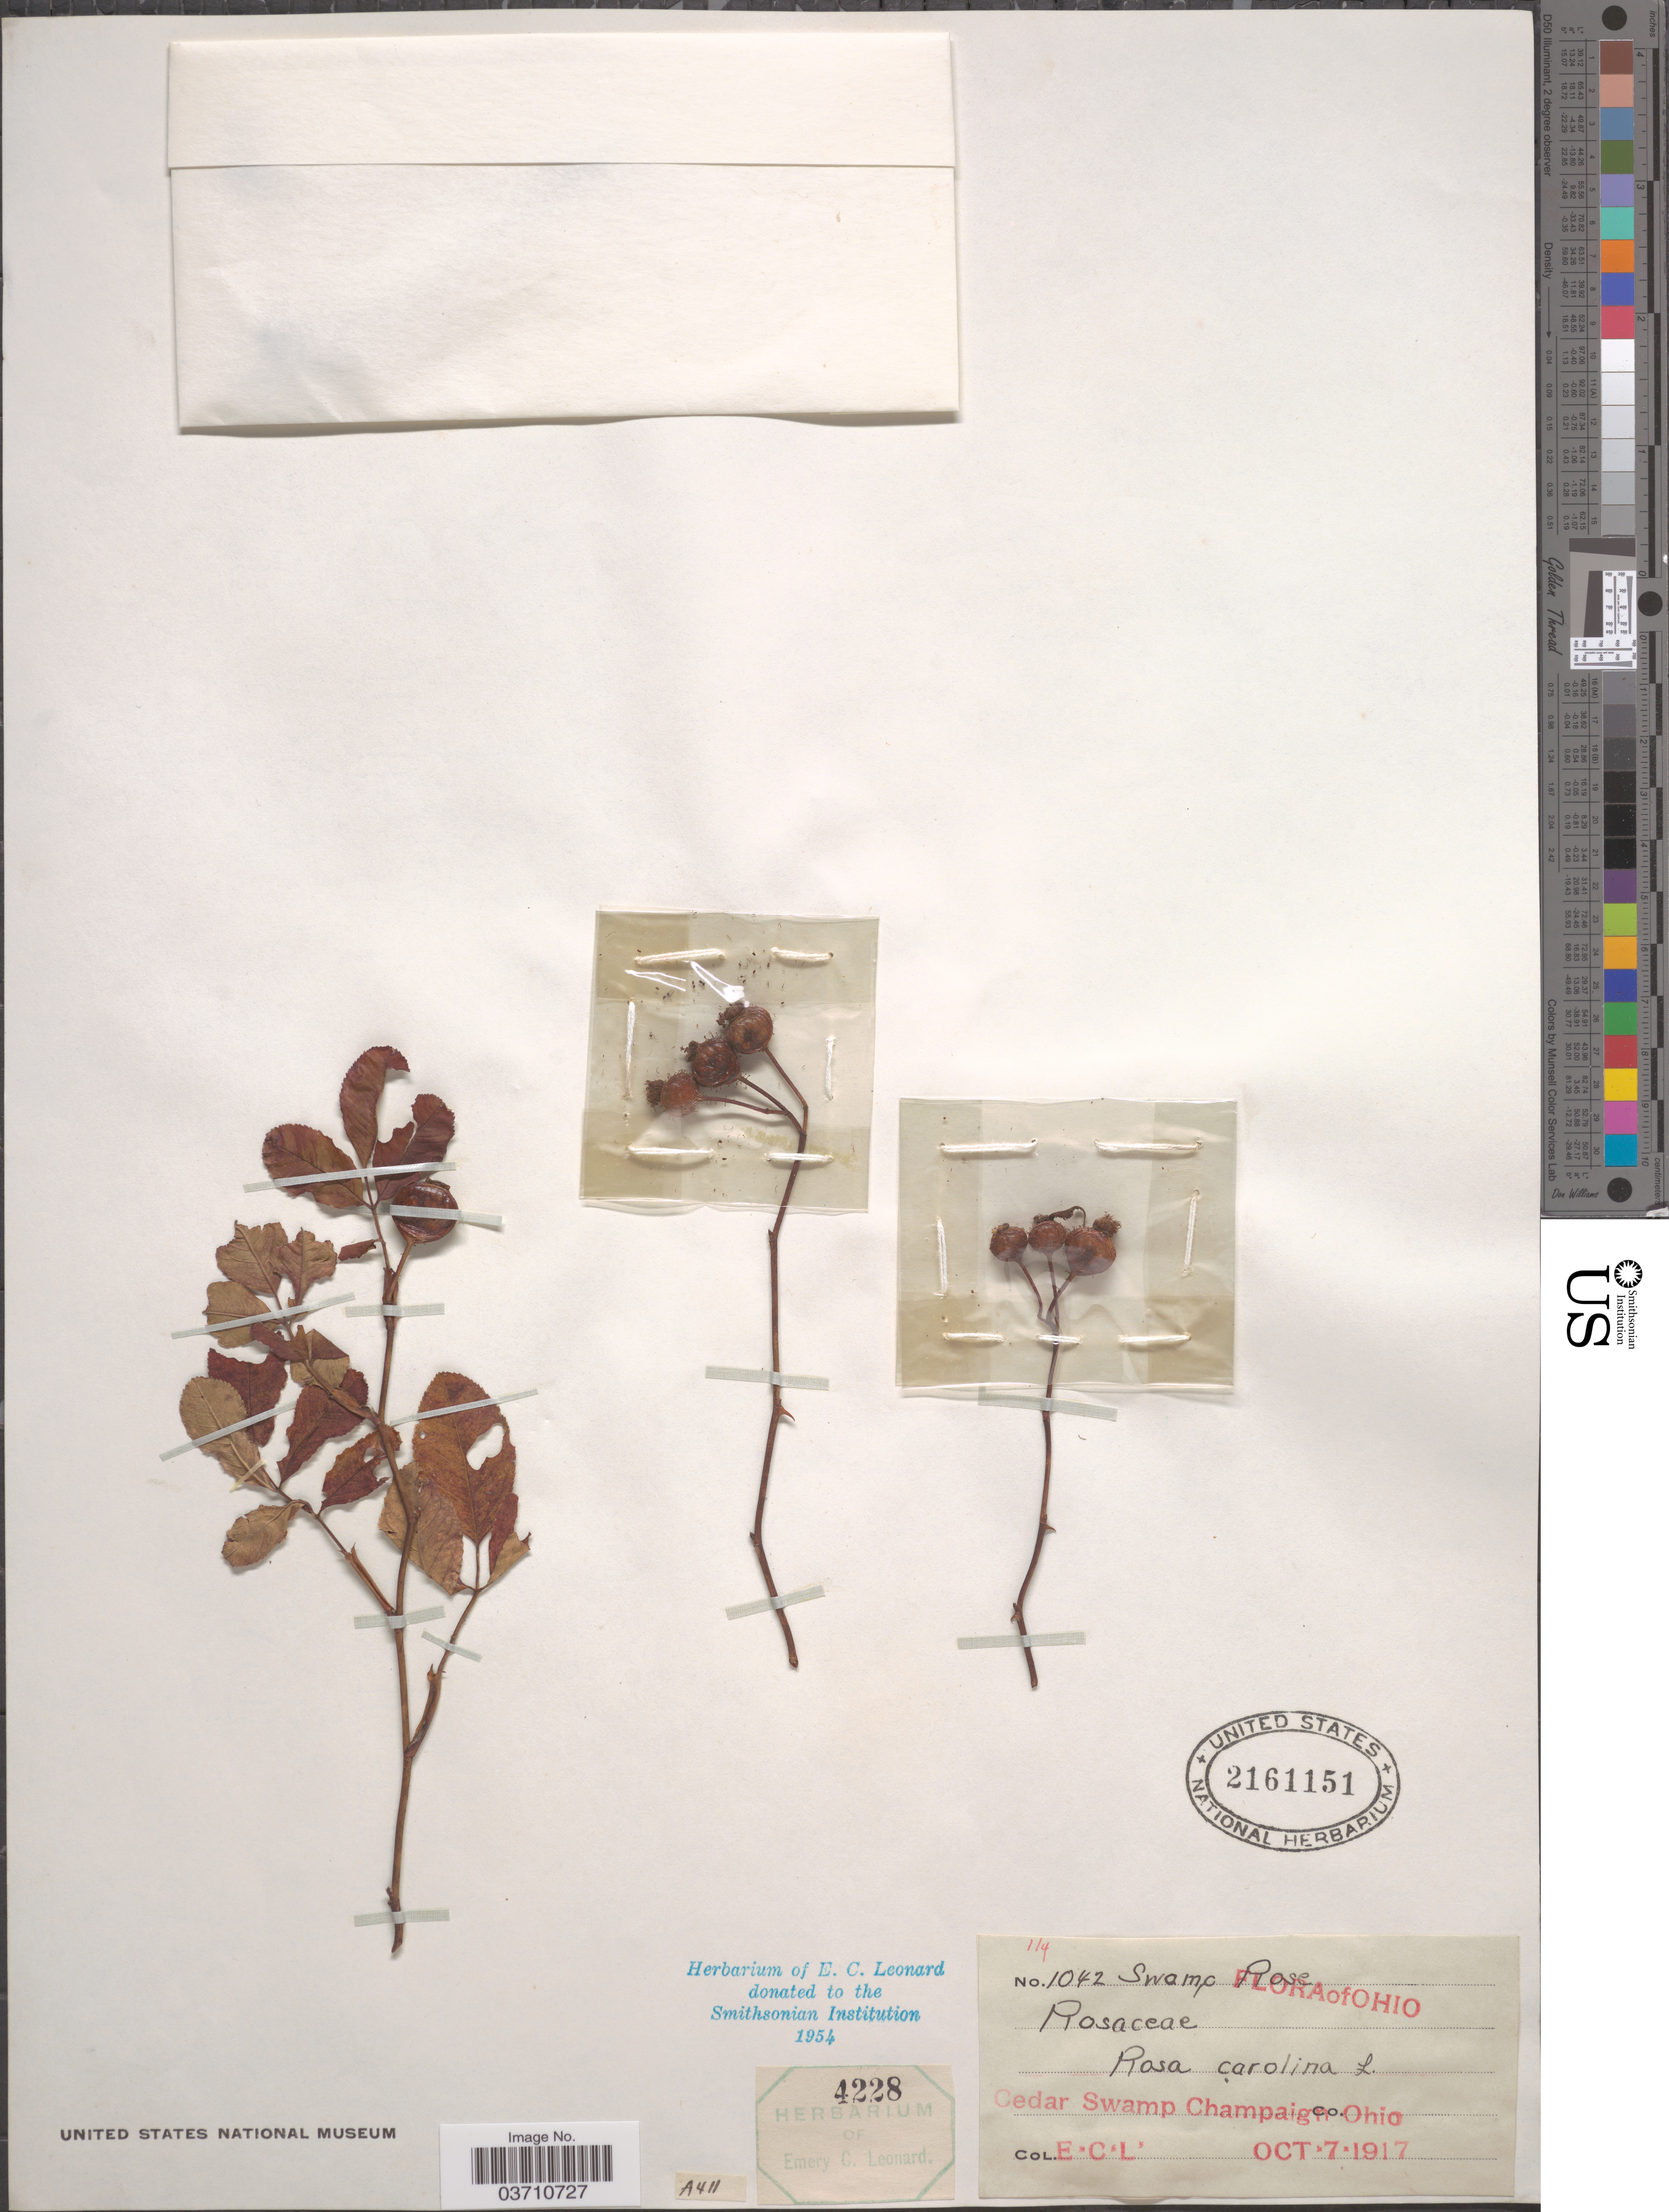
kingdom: Plantae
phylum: Tracheophyta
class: Magnoliopsida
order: Rosales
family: Rosaceae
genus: Rosa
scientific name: Rosa carolina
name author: L.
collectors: E. C. Leonard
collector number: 1042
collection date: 1917-10-07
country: United States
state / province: Ohio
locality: Cedar Swamp Champaign Co.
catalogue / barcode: US 2161151